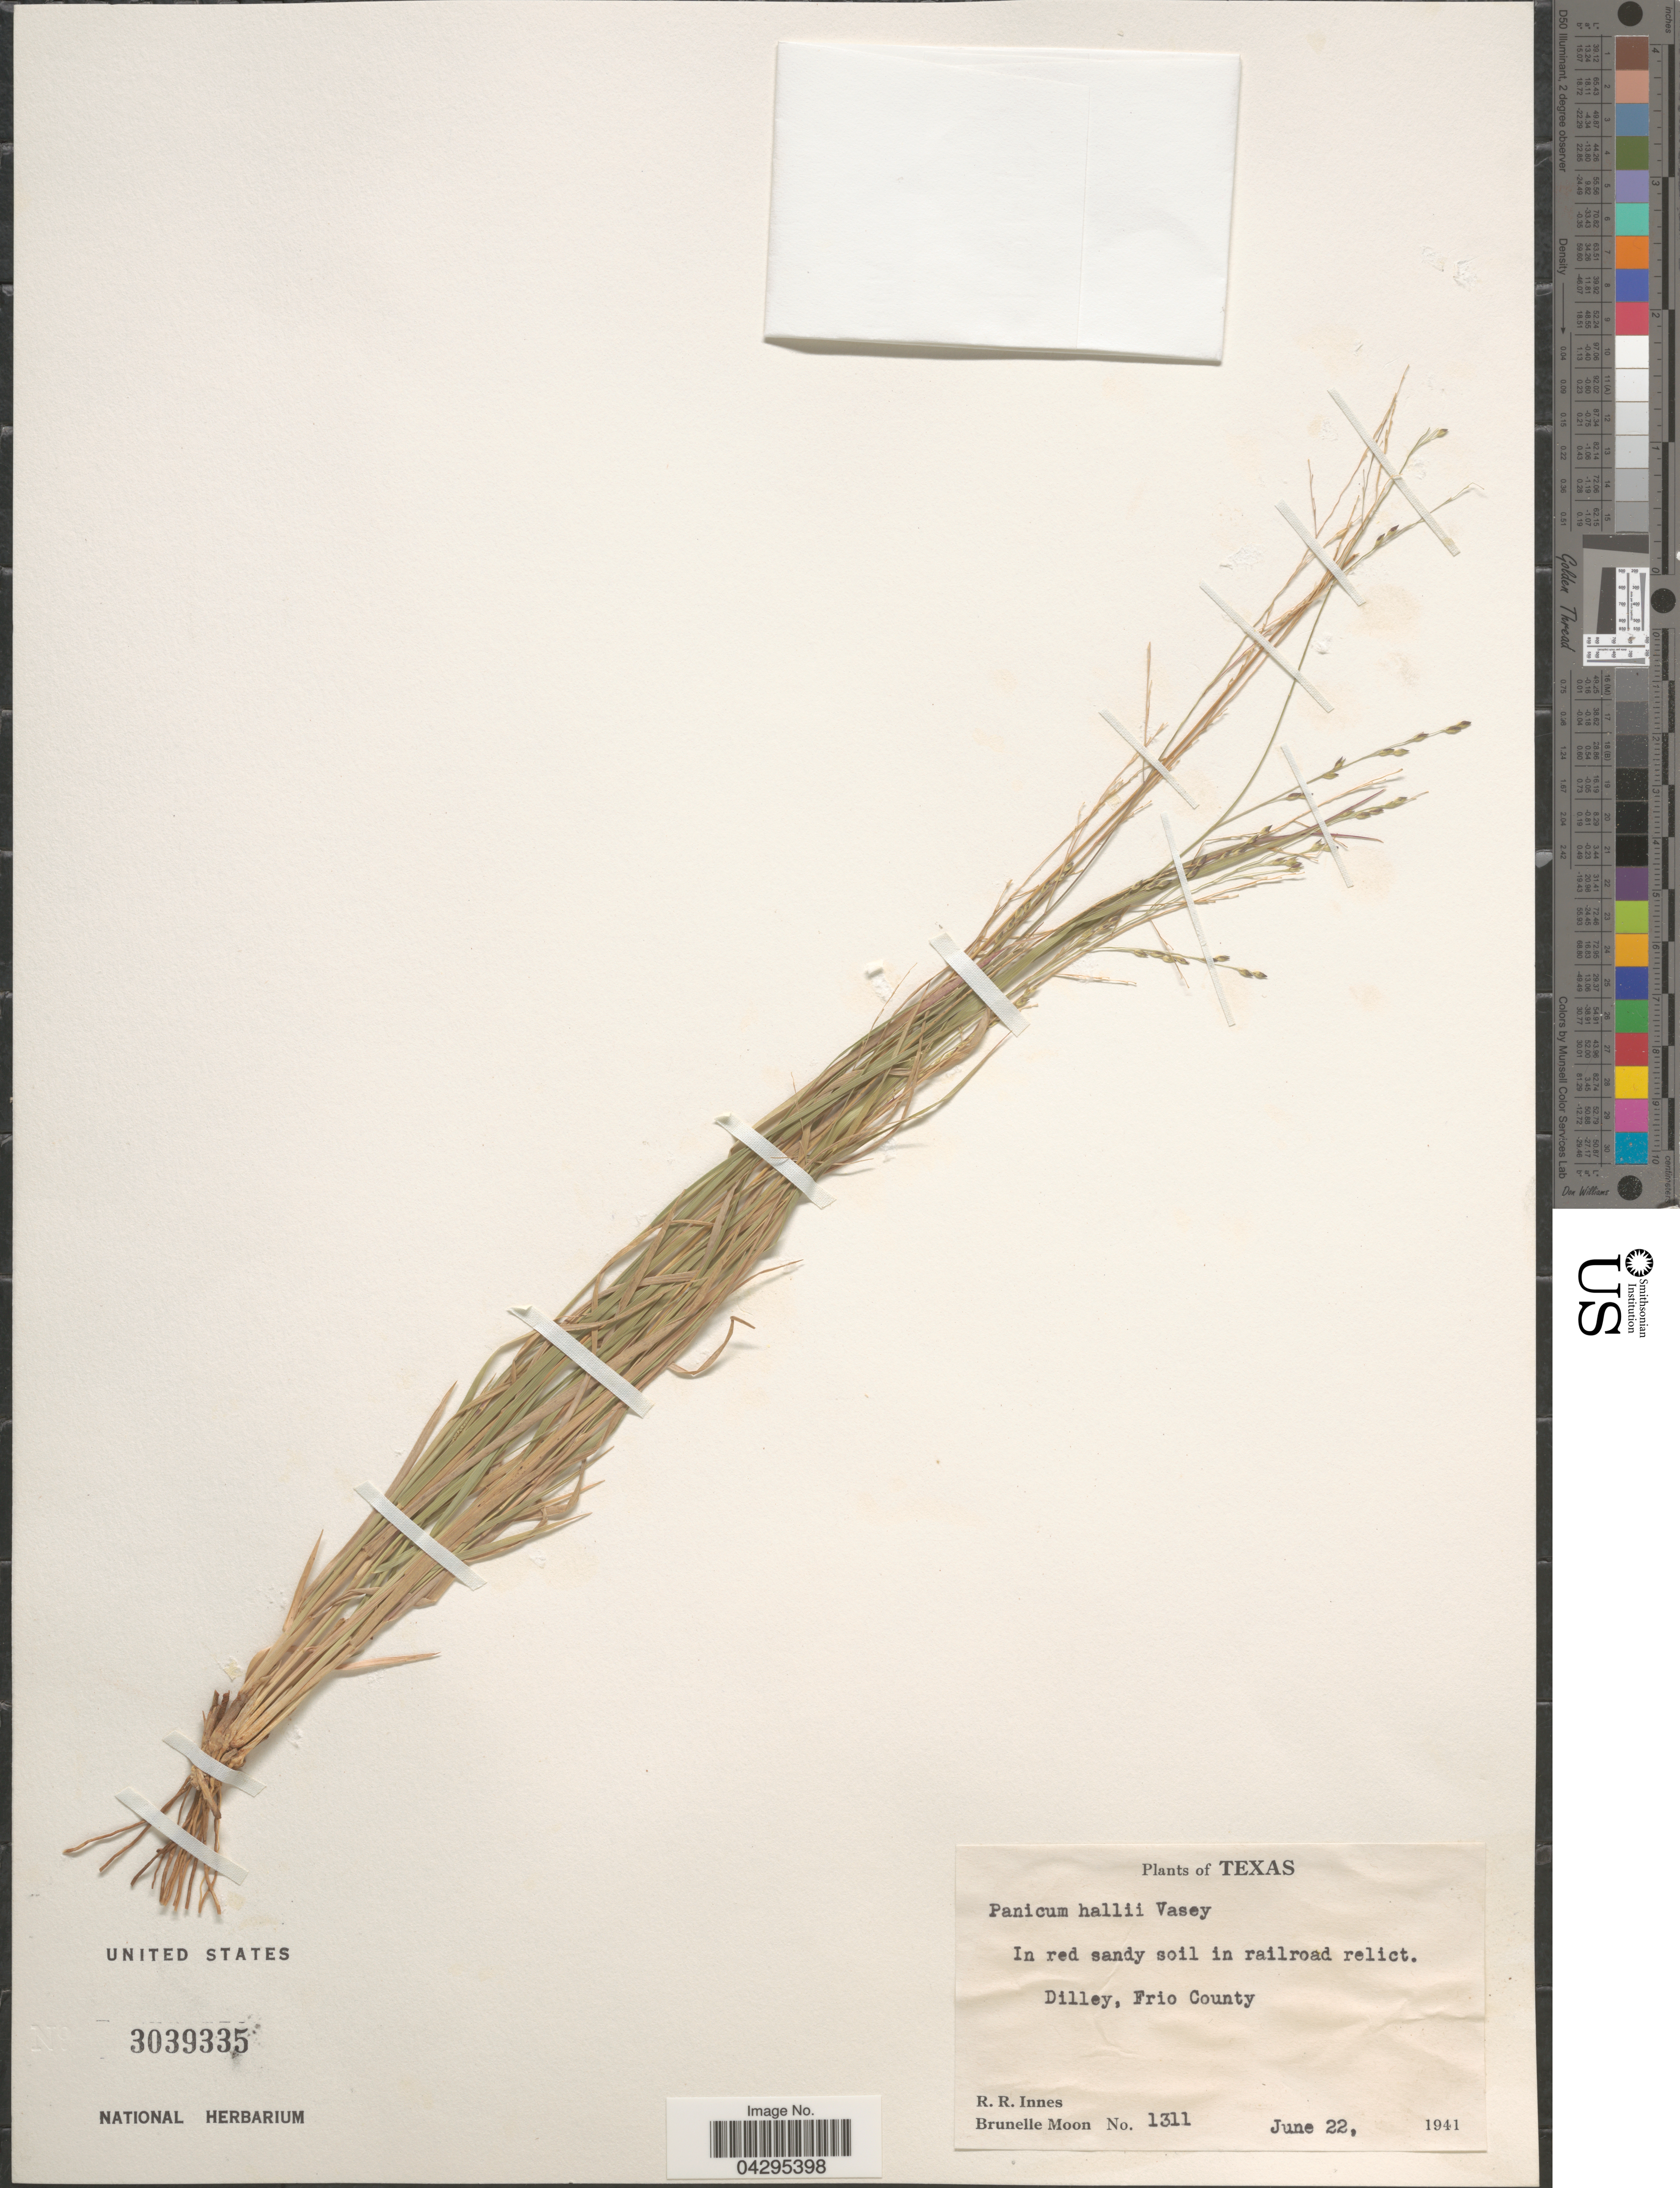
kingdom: Plantae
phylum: Tracheophyta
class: Liliopsida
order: Poales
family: Poaceae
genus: Panicum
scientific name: Panicum hallii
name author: Vasey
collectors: R. Rose-Innes & B. Moon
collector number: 1311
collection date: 1941-06-22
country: United States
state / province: Texas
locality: Dilley, Frio County.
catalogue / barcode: US 3039335